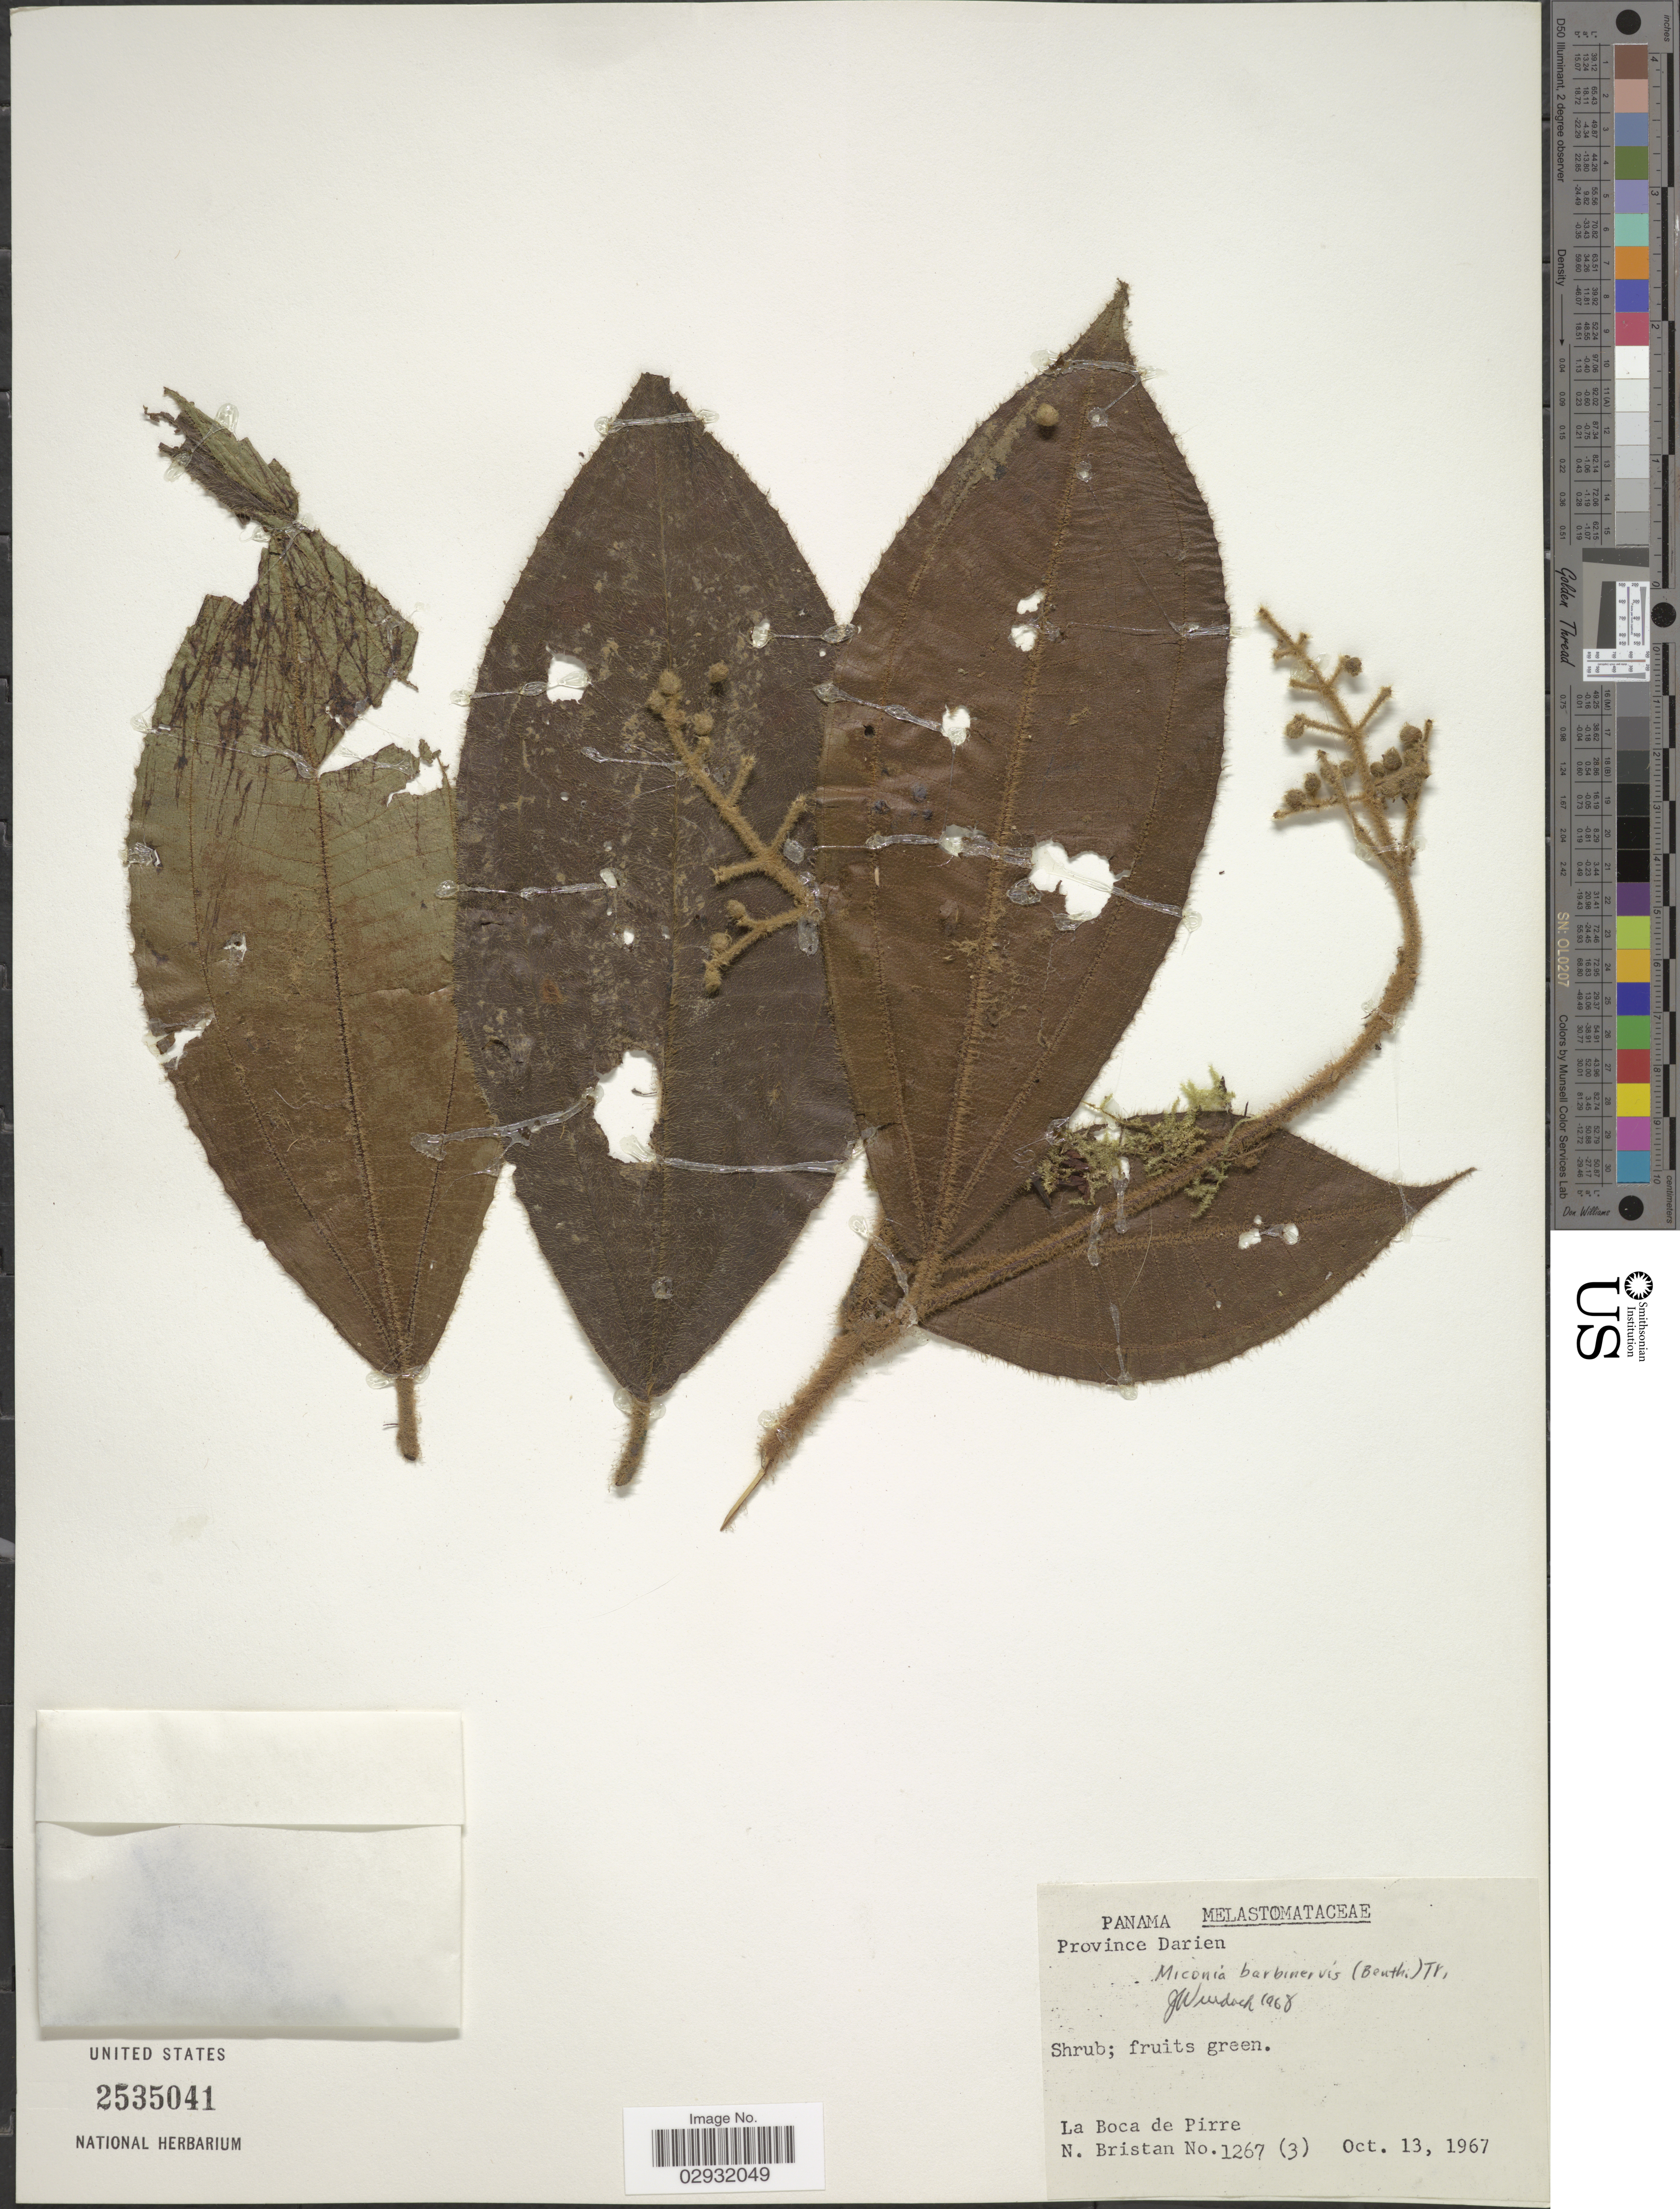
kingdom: Plantae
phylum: Tracheophyta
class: Magnoliopsida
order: Myrtales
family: Melastomataceae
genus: Miconia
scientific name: Miconia barbinervis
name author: (Benth.) Triana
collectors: N. Bristan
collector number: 1267(3)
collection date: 1967-10-13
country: Panama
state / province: Darién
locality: La Boca de Pirre.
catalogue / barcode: US 2535041